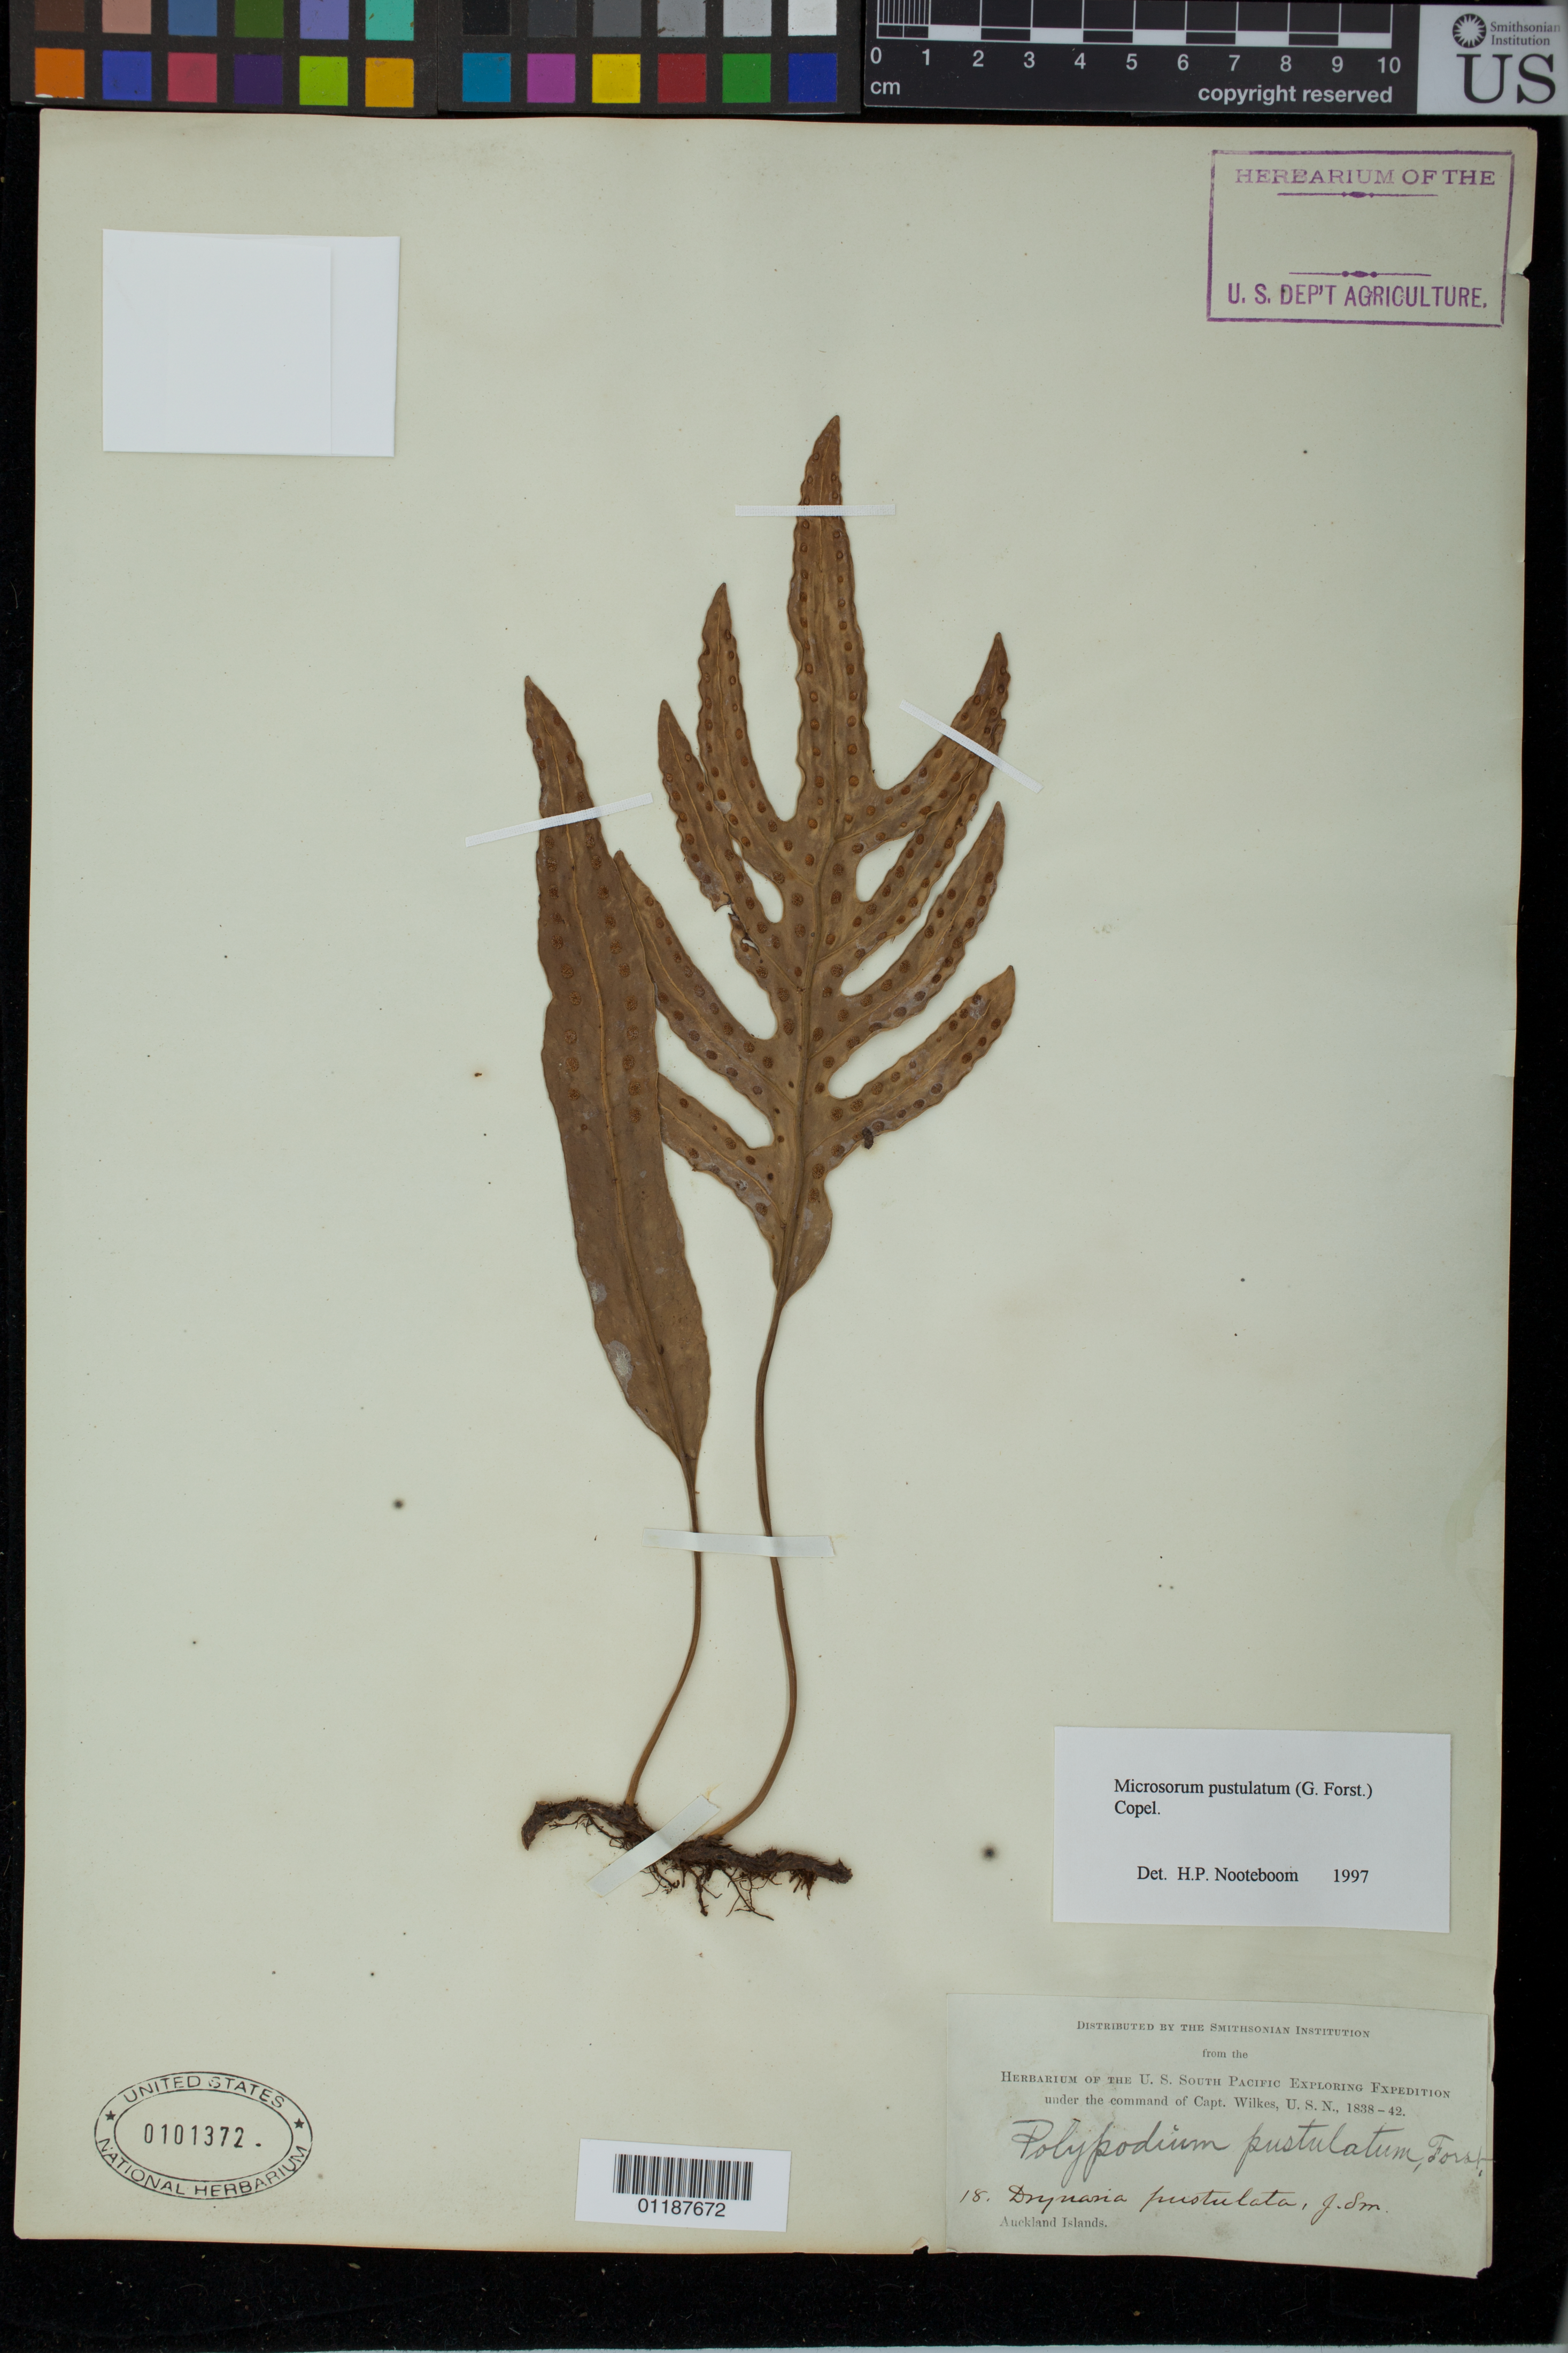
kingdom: Plantae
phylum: Tracheophyta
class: Polypodiopsida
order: Polypodiales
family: Polypodiaceae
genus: Microsorum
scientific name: Microsorum scandens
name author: Tindale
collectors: Wilkes Explor. Exped.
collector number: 18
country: New Zealand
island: Auckland Islands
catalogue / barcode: US 101372